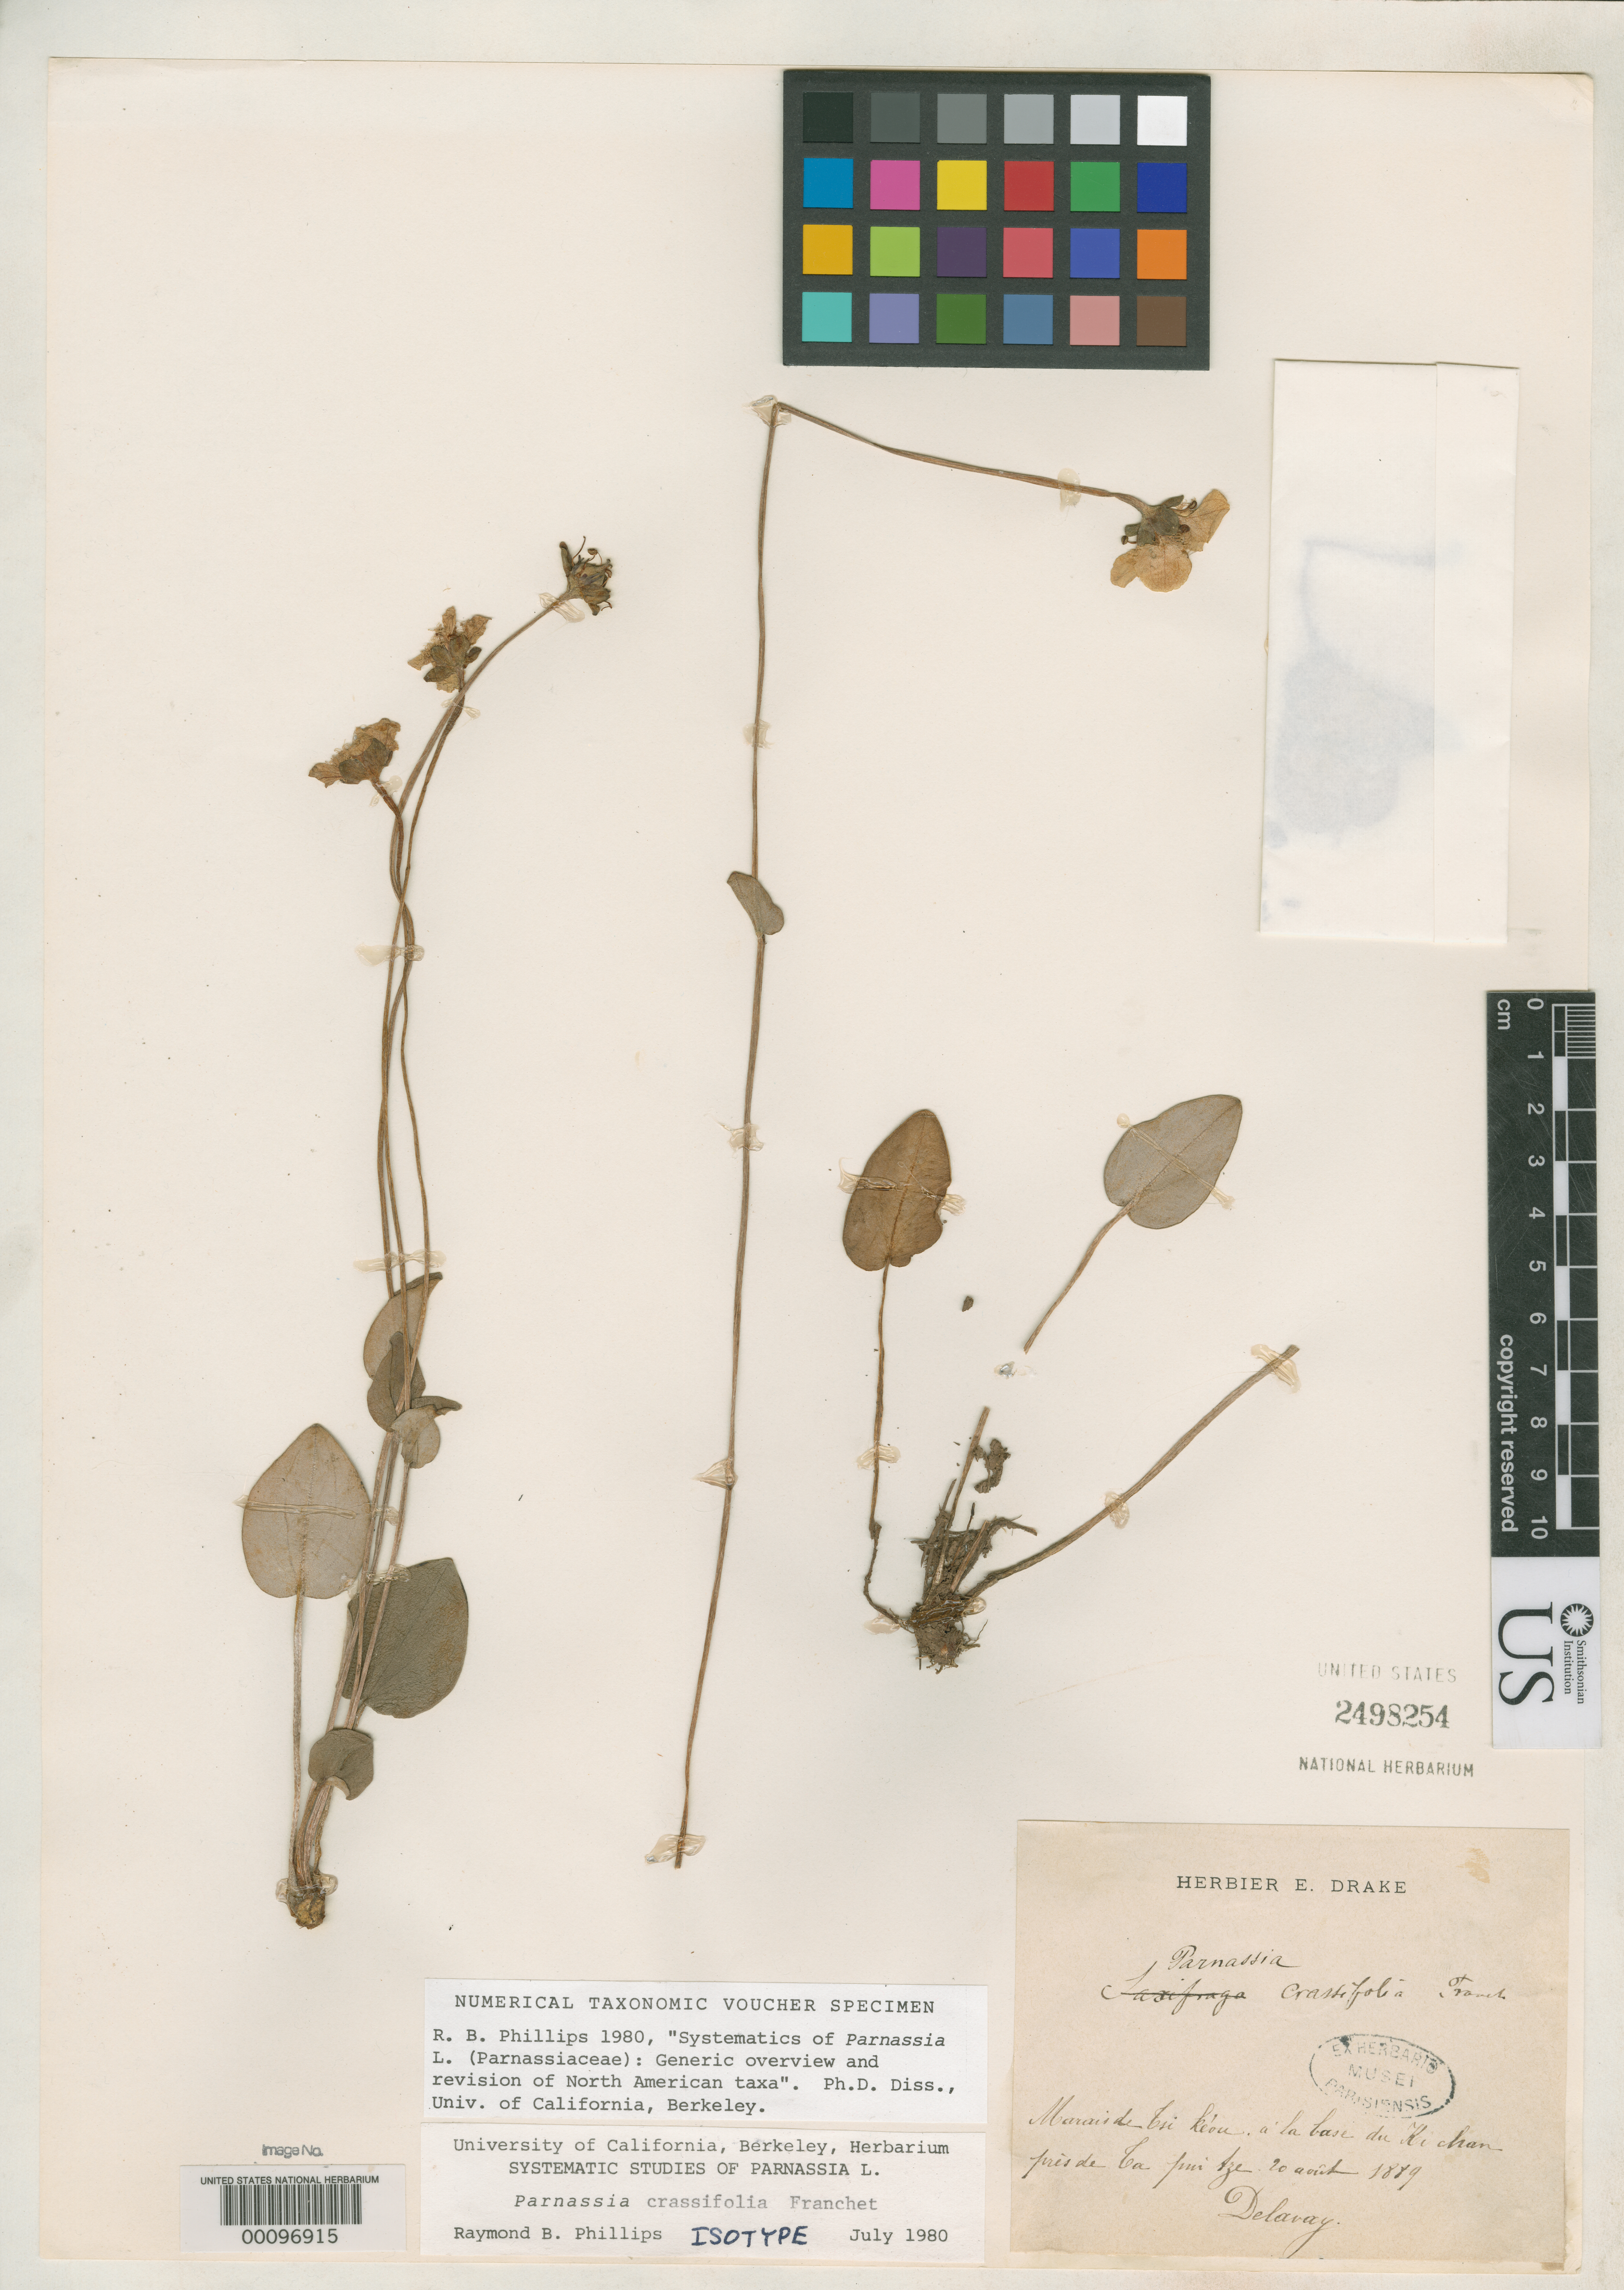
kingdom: Plantae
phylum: Tracheophyta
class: Magnoliopsida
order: Celastrales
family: Parnassiaceae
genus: Parnassia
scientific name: Parnassia crassifolia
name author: Franch.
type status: Isotype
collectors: P. Delavay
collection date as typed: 20 Apr 1889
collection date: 1889-04-20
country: China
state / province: Yunnan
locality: Near Tapin-tse, at base of Ki-chen.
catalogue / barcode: US 2498254